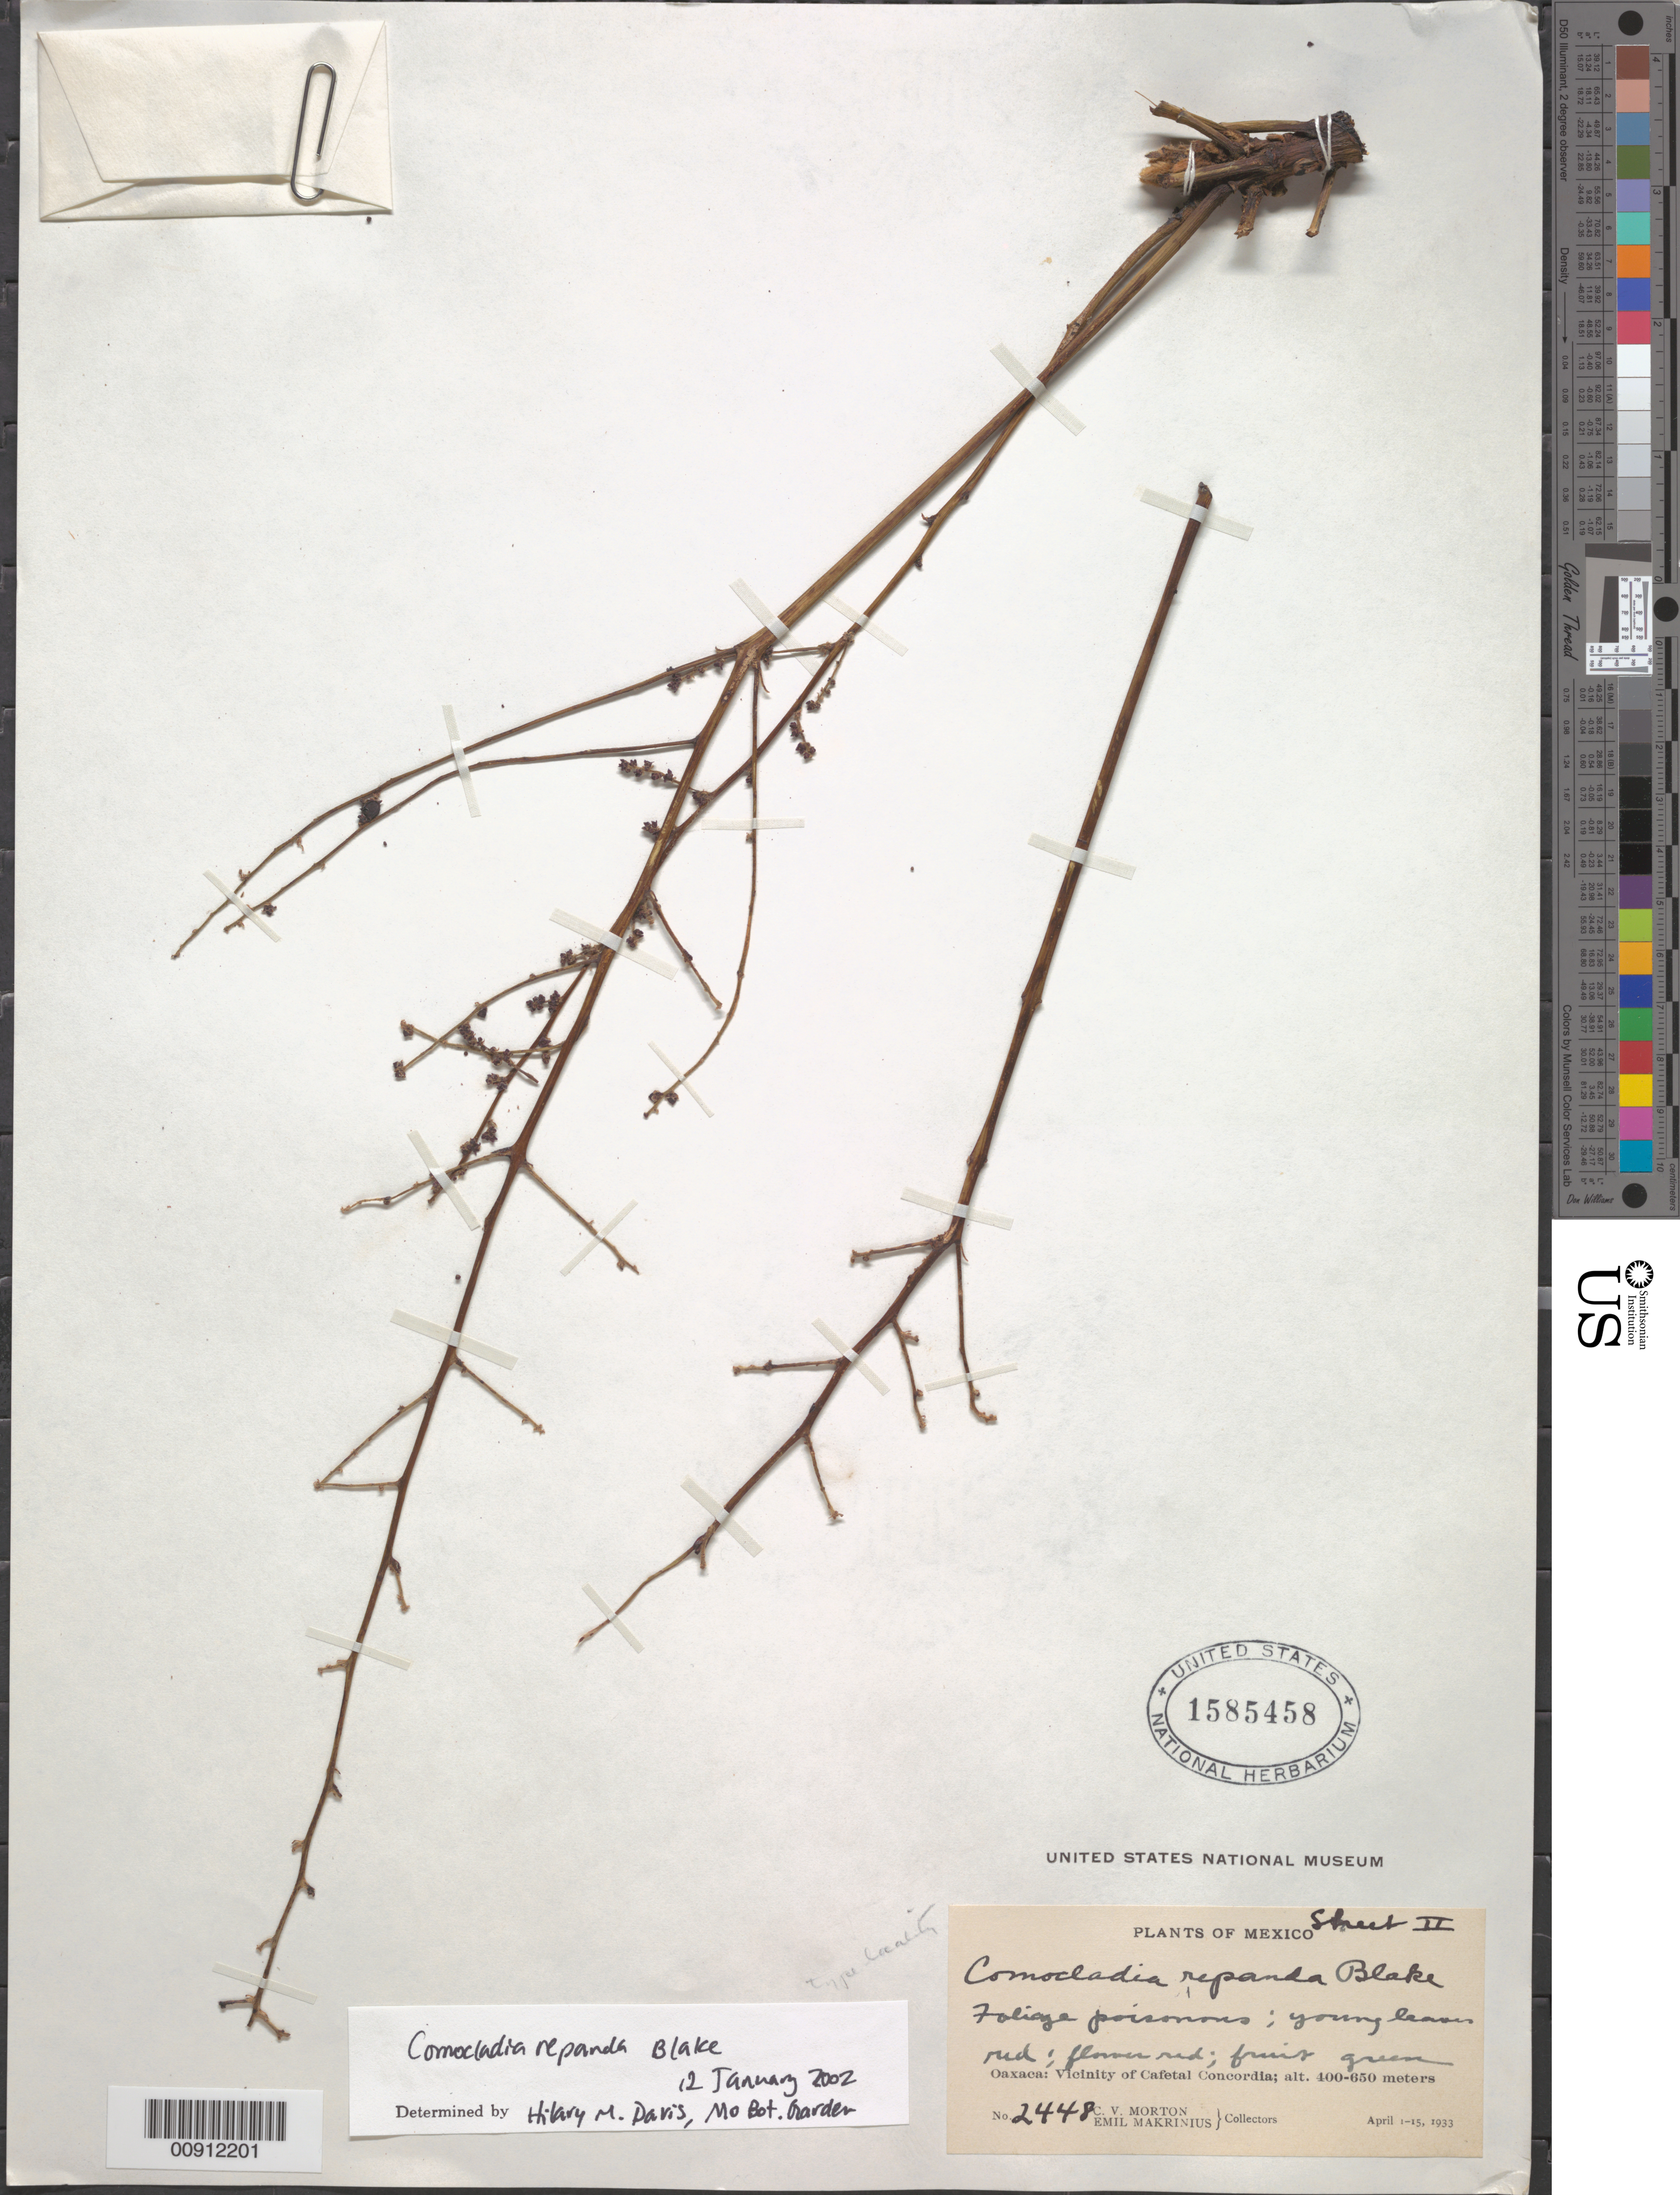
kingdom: Plantae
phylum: Tracheophyta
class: Magnoliopsida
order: Sapindales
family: Anacardiaceae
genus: Comocladia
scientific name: Comocladia repanda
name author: S.F. Blake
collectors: C. V. Morton & E. Makrinius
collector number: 2448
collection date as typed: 01 Apr 1933 to 15 Apr 1933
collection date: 1933-04-01/1933-04-15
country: Mexico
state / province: Oaxaca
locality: Oaxaca: Vicinity of Cafetal Concordia.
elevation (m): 650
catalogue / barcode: US 1585458